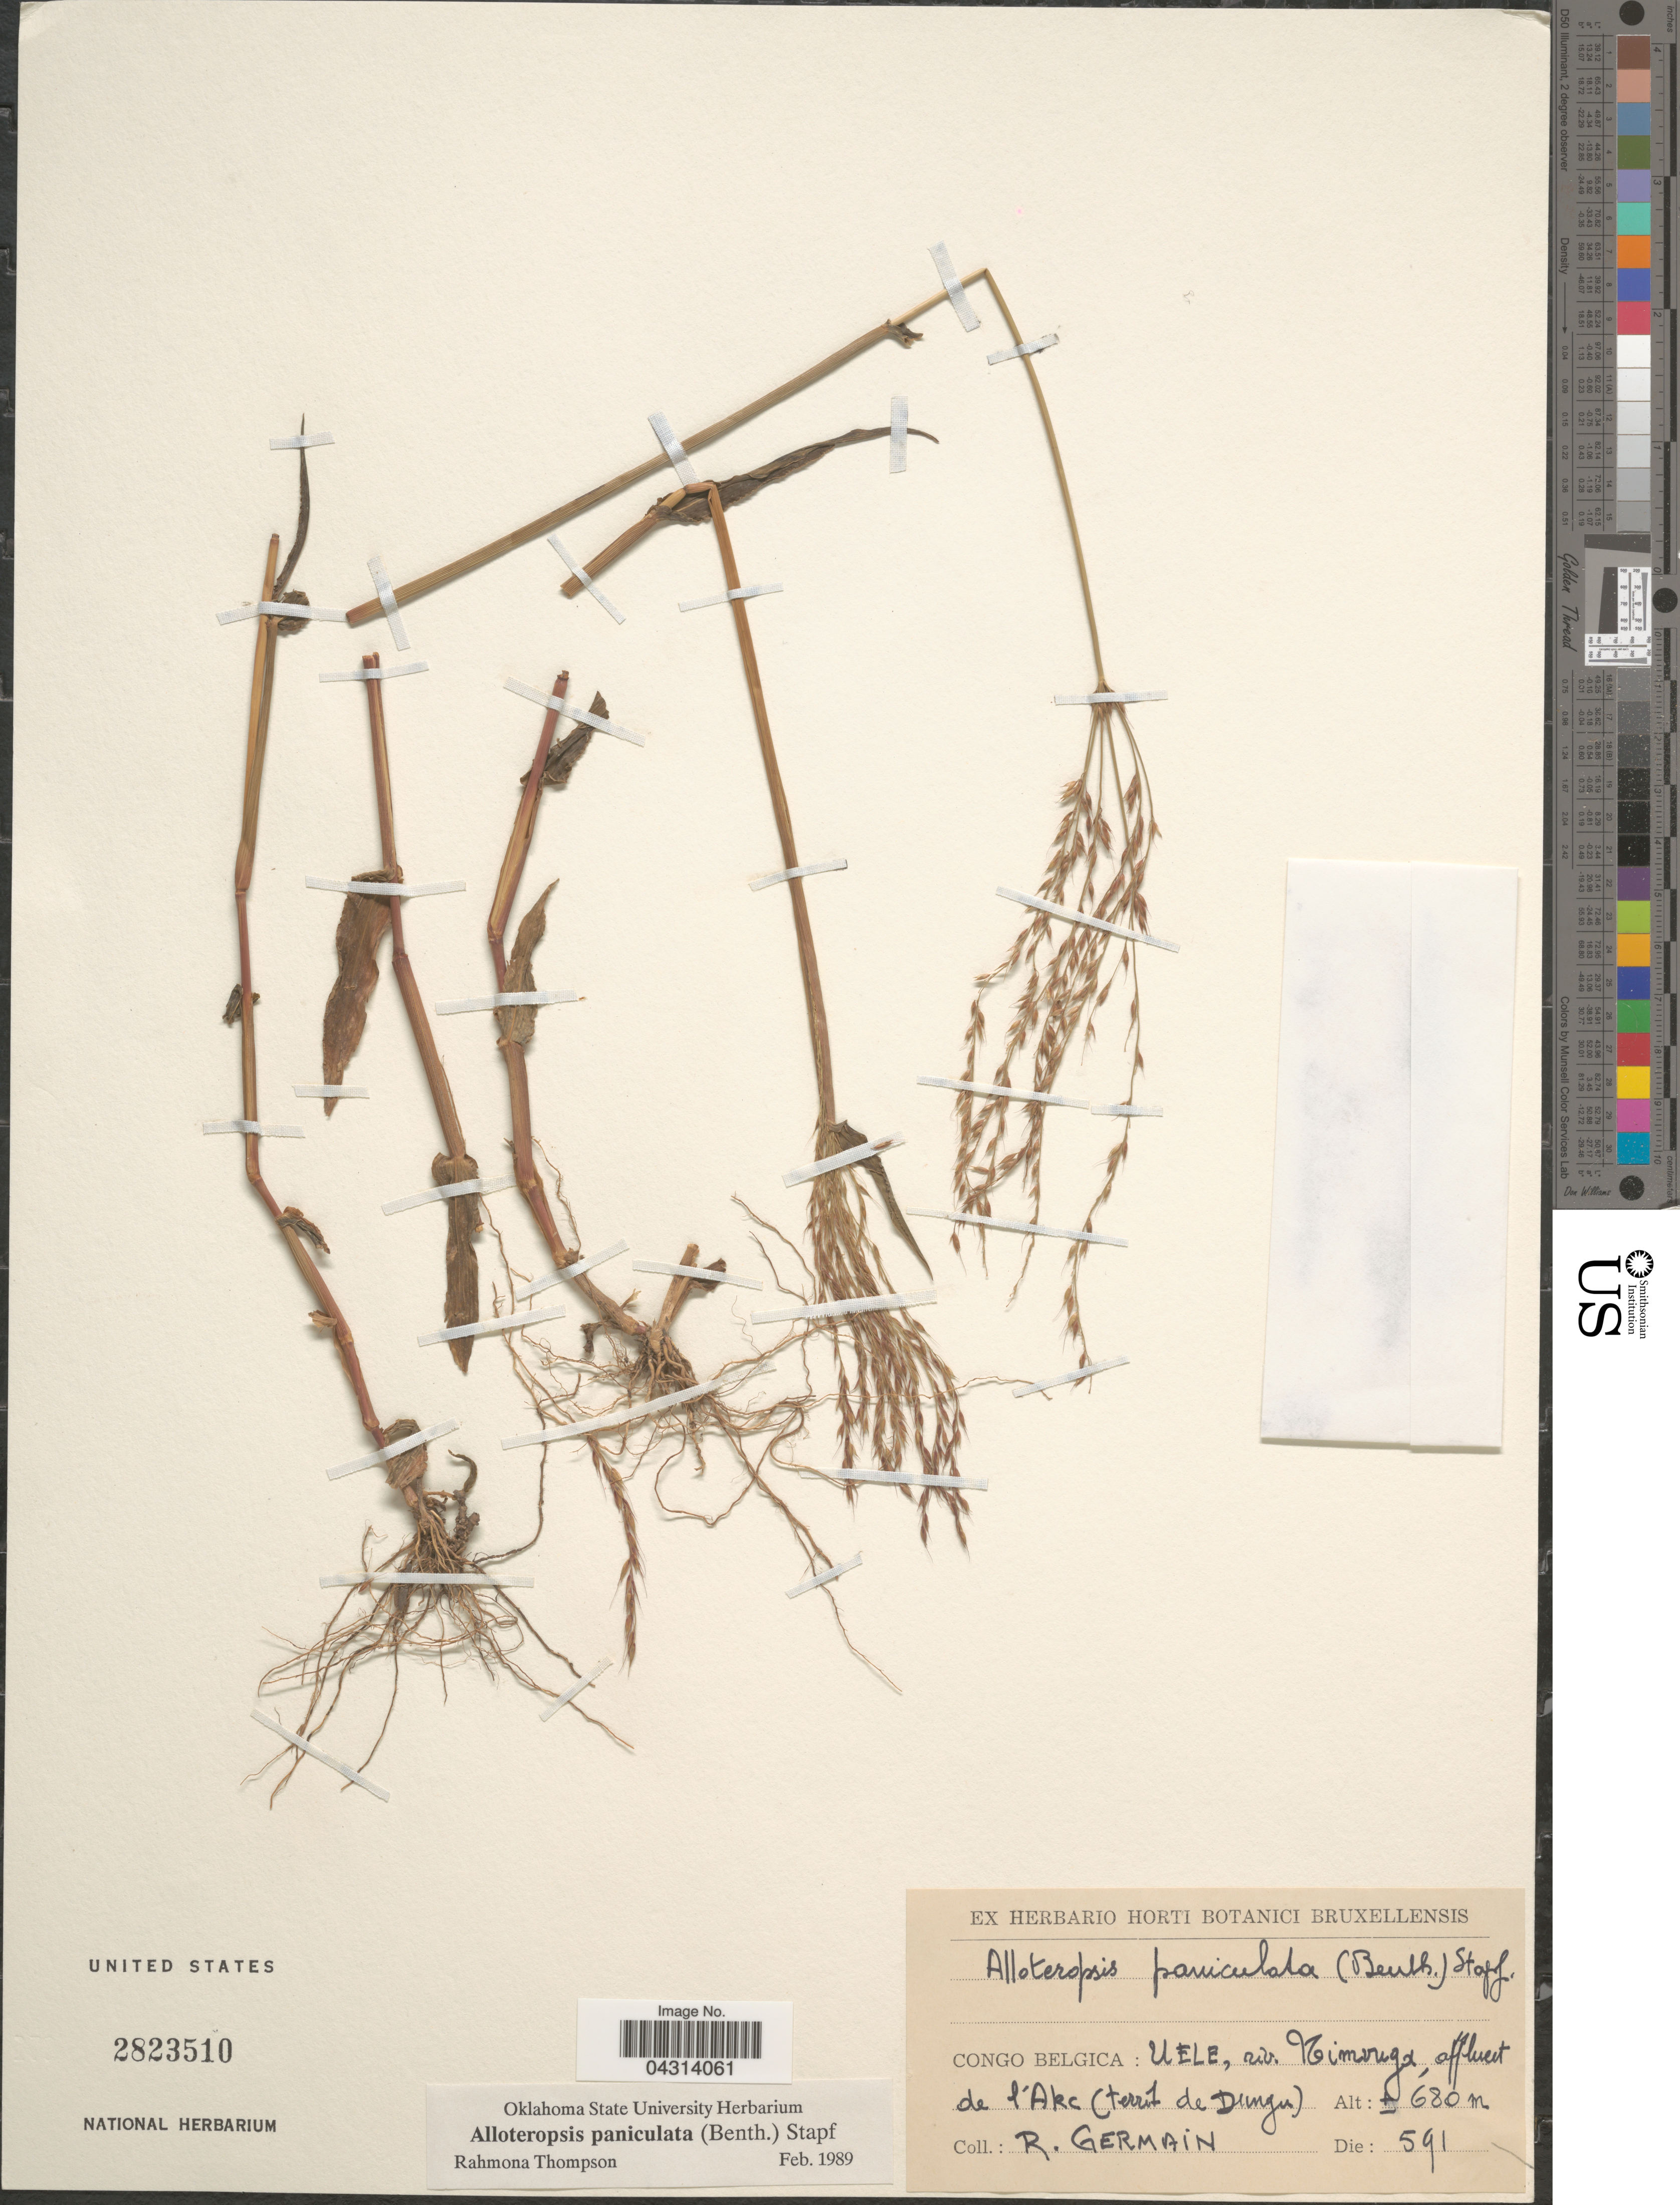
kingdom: Plantae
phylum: Tracheophyta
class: Liliopsida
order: Poales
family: Poaceae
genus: Alloteropsis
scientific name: Alloteropsis paniculata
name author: (Benth.) Stapf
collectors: R. Germain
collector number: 591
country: Congo, Democratic Republic of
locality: Congo Belgica: Uele, riv. Kimonga, affluent de l'Arc (territ de Dungu).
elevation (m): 680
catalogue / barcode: US 2823510